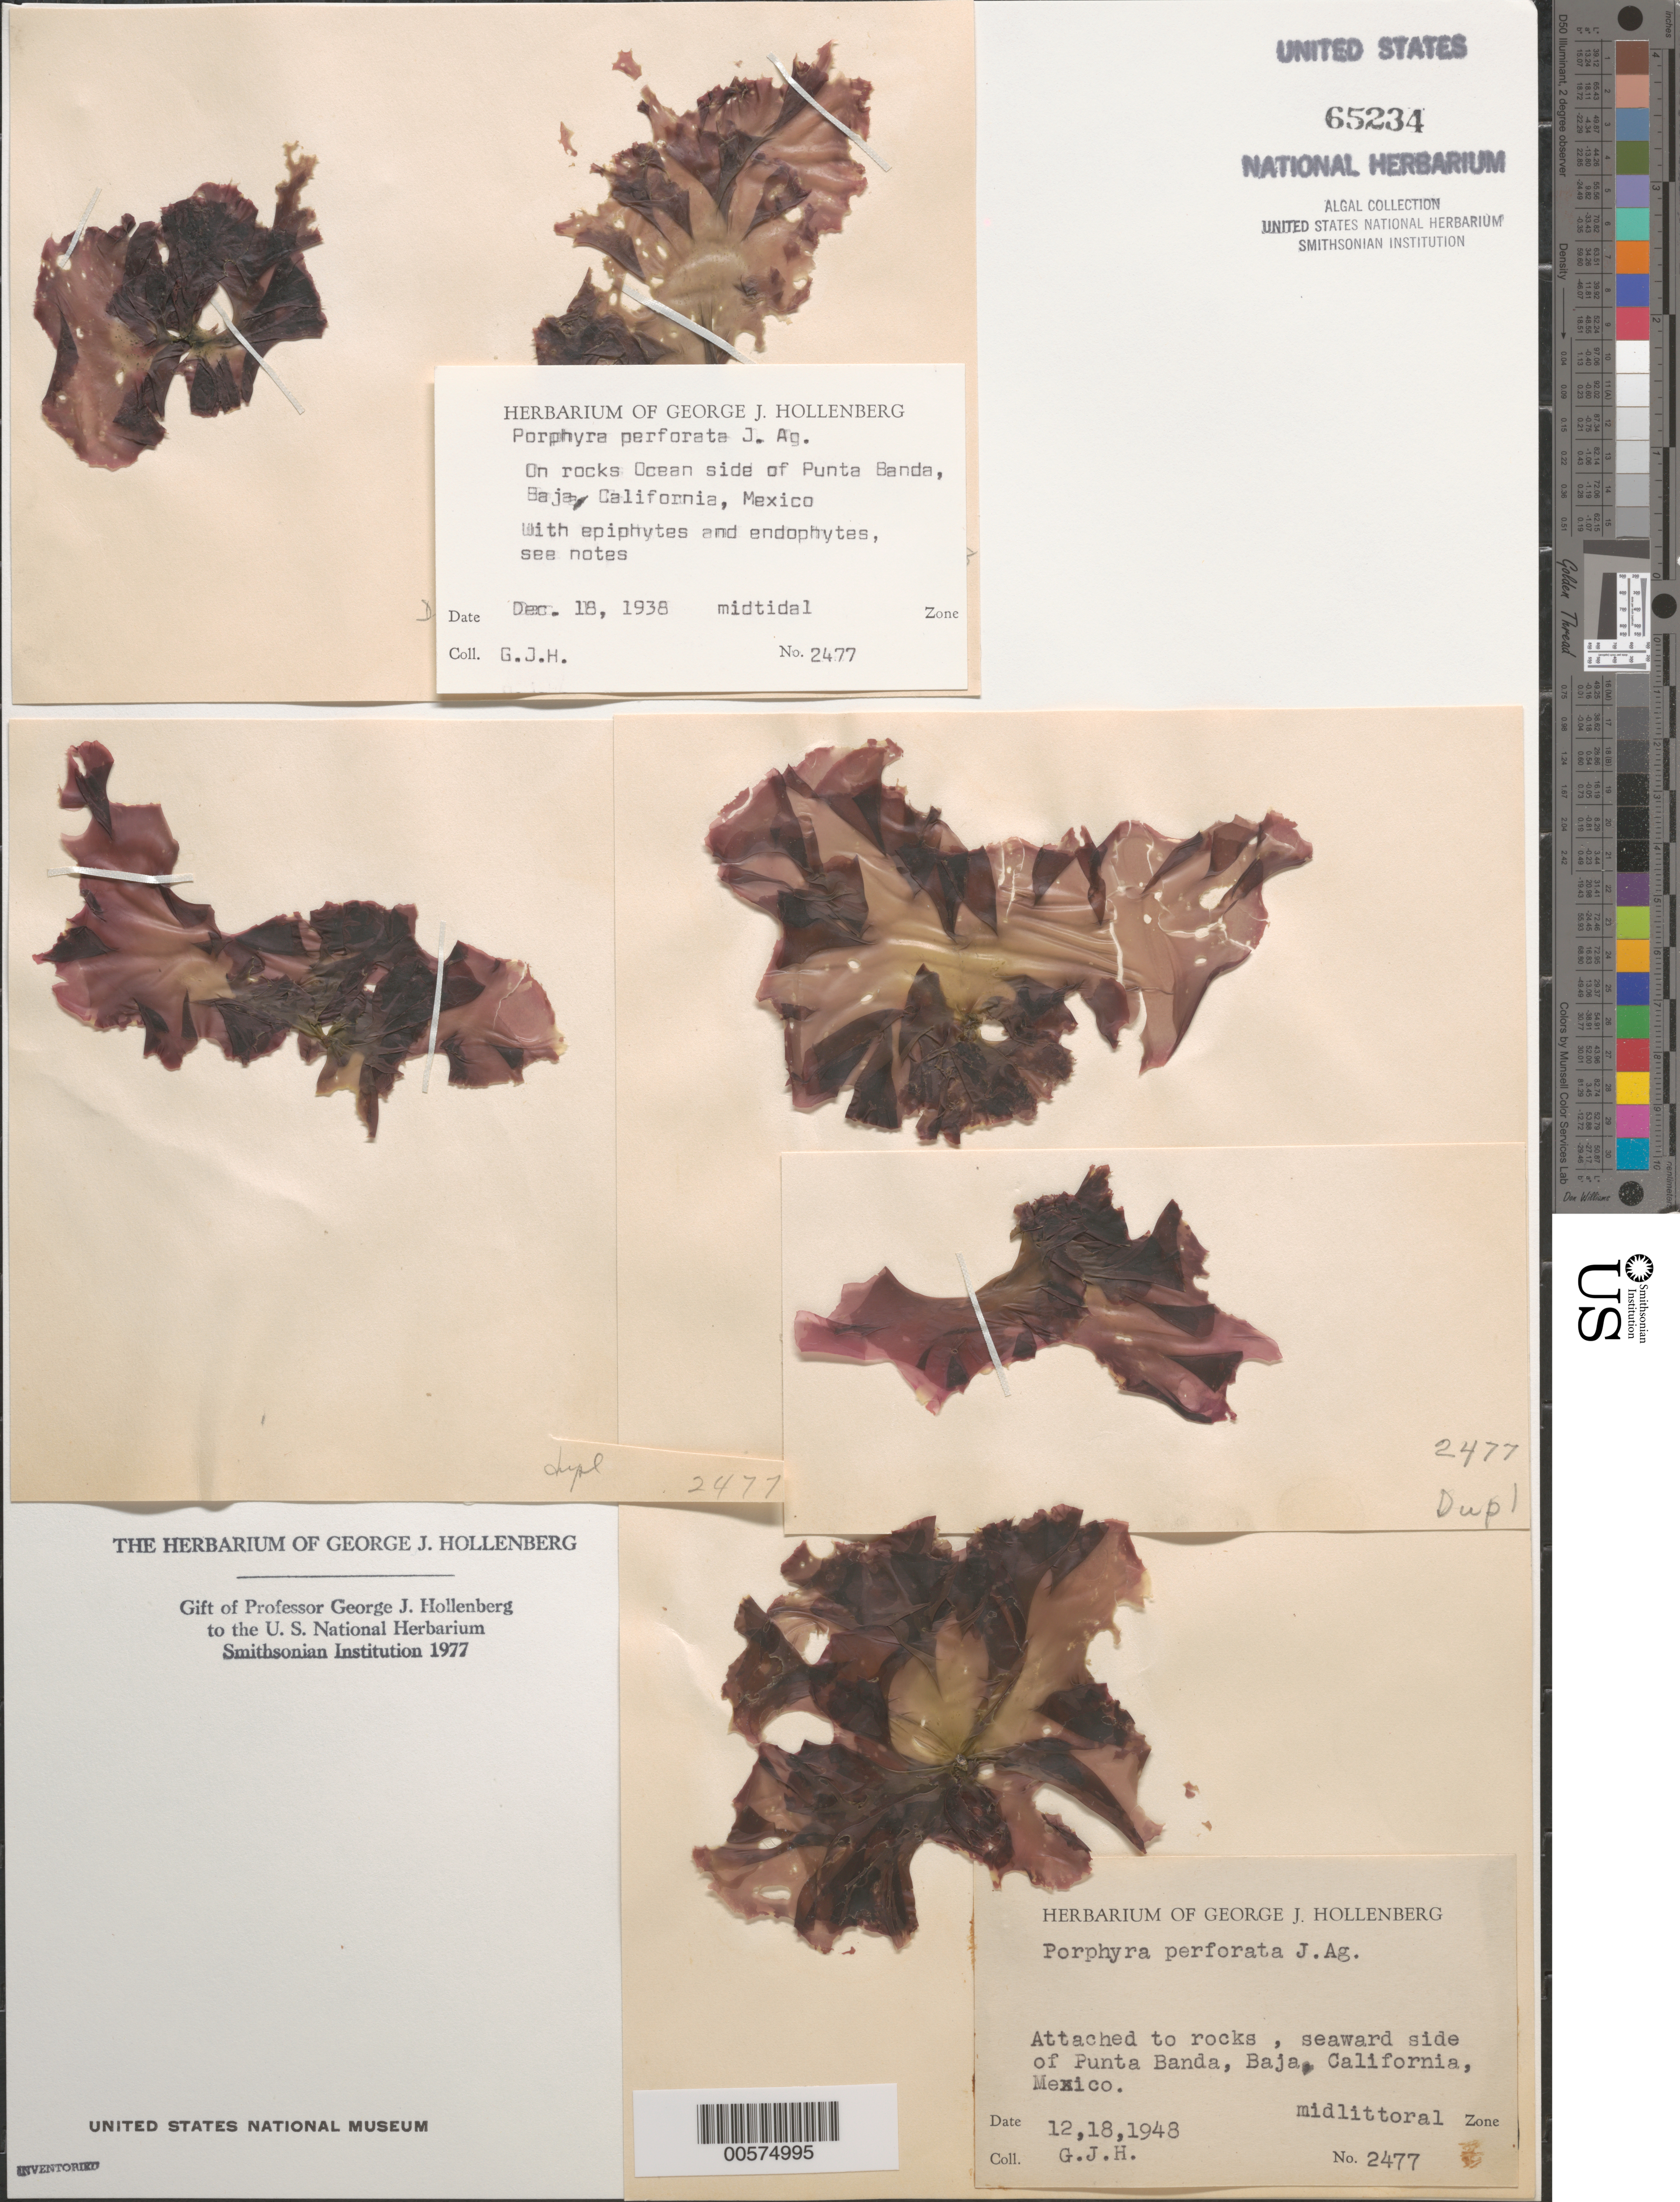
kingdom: Plantae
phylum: Rhodophyta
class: Bangiophyceae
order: Bangiales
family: Bangiaceae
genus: Porphyra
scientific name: Porphyra perforata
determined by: Hollenberg, George J.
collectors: G. Hollenberg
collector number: GJH 2477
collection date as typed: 18 Dec 1938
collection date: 1938-12-18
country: Mexico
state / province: Baja California Norte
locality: Seaward side of Punta Banda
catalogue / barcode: US 65234